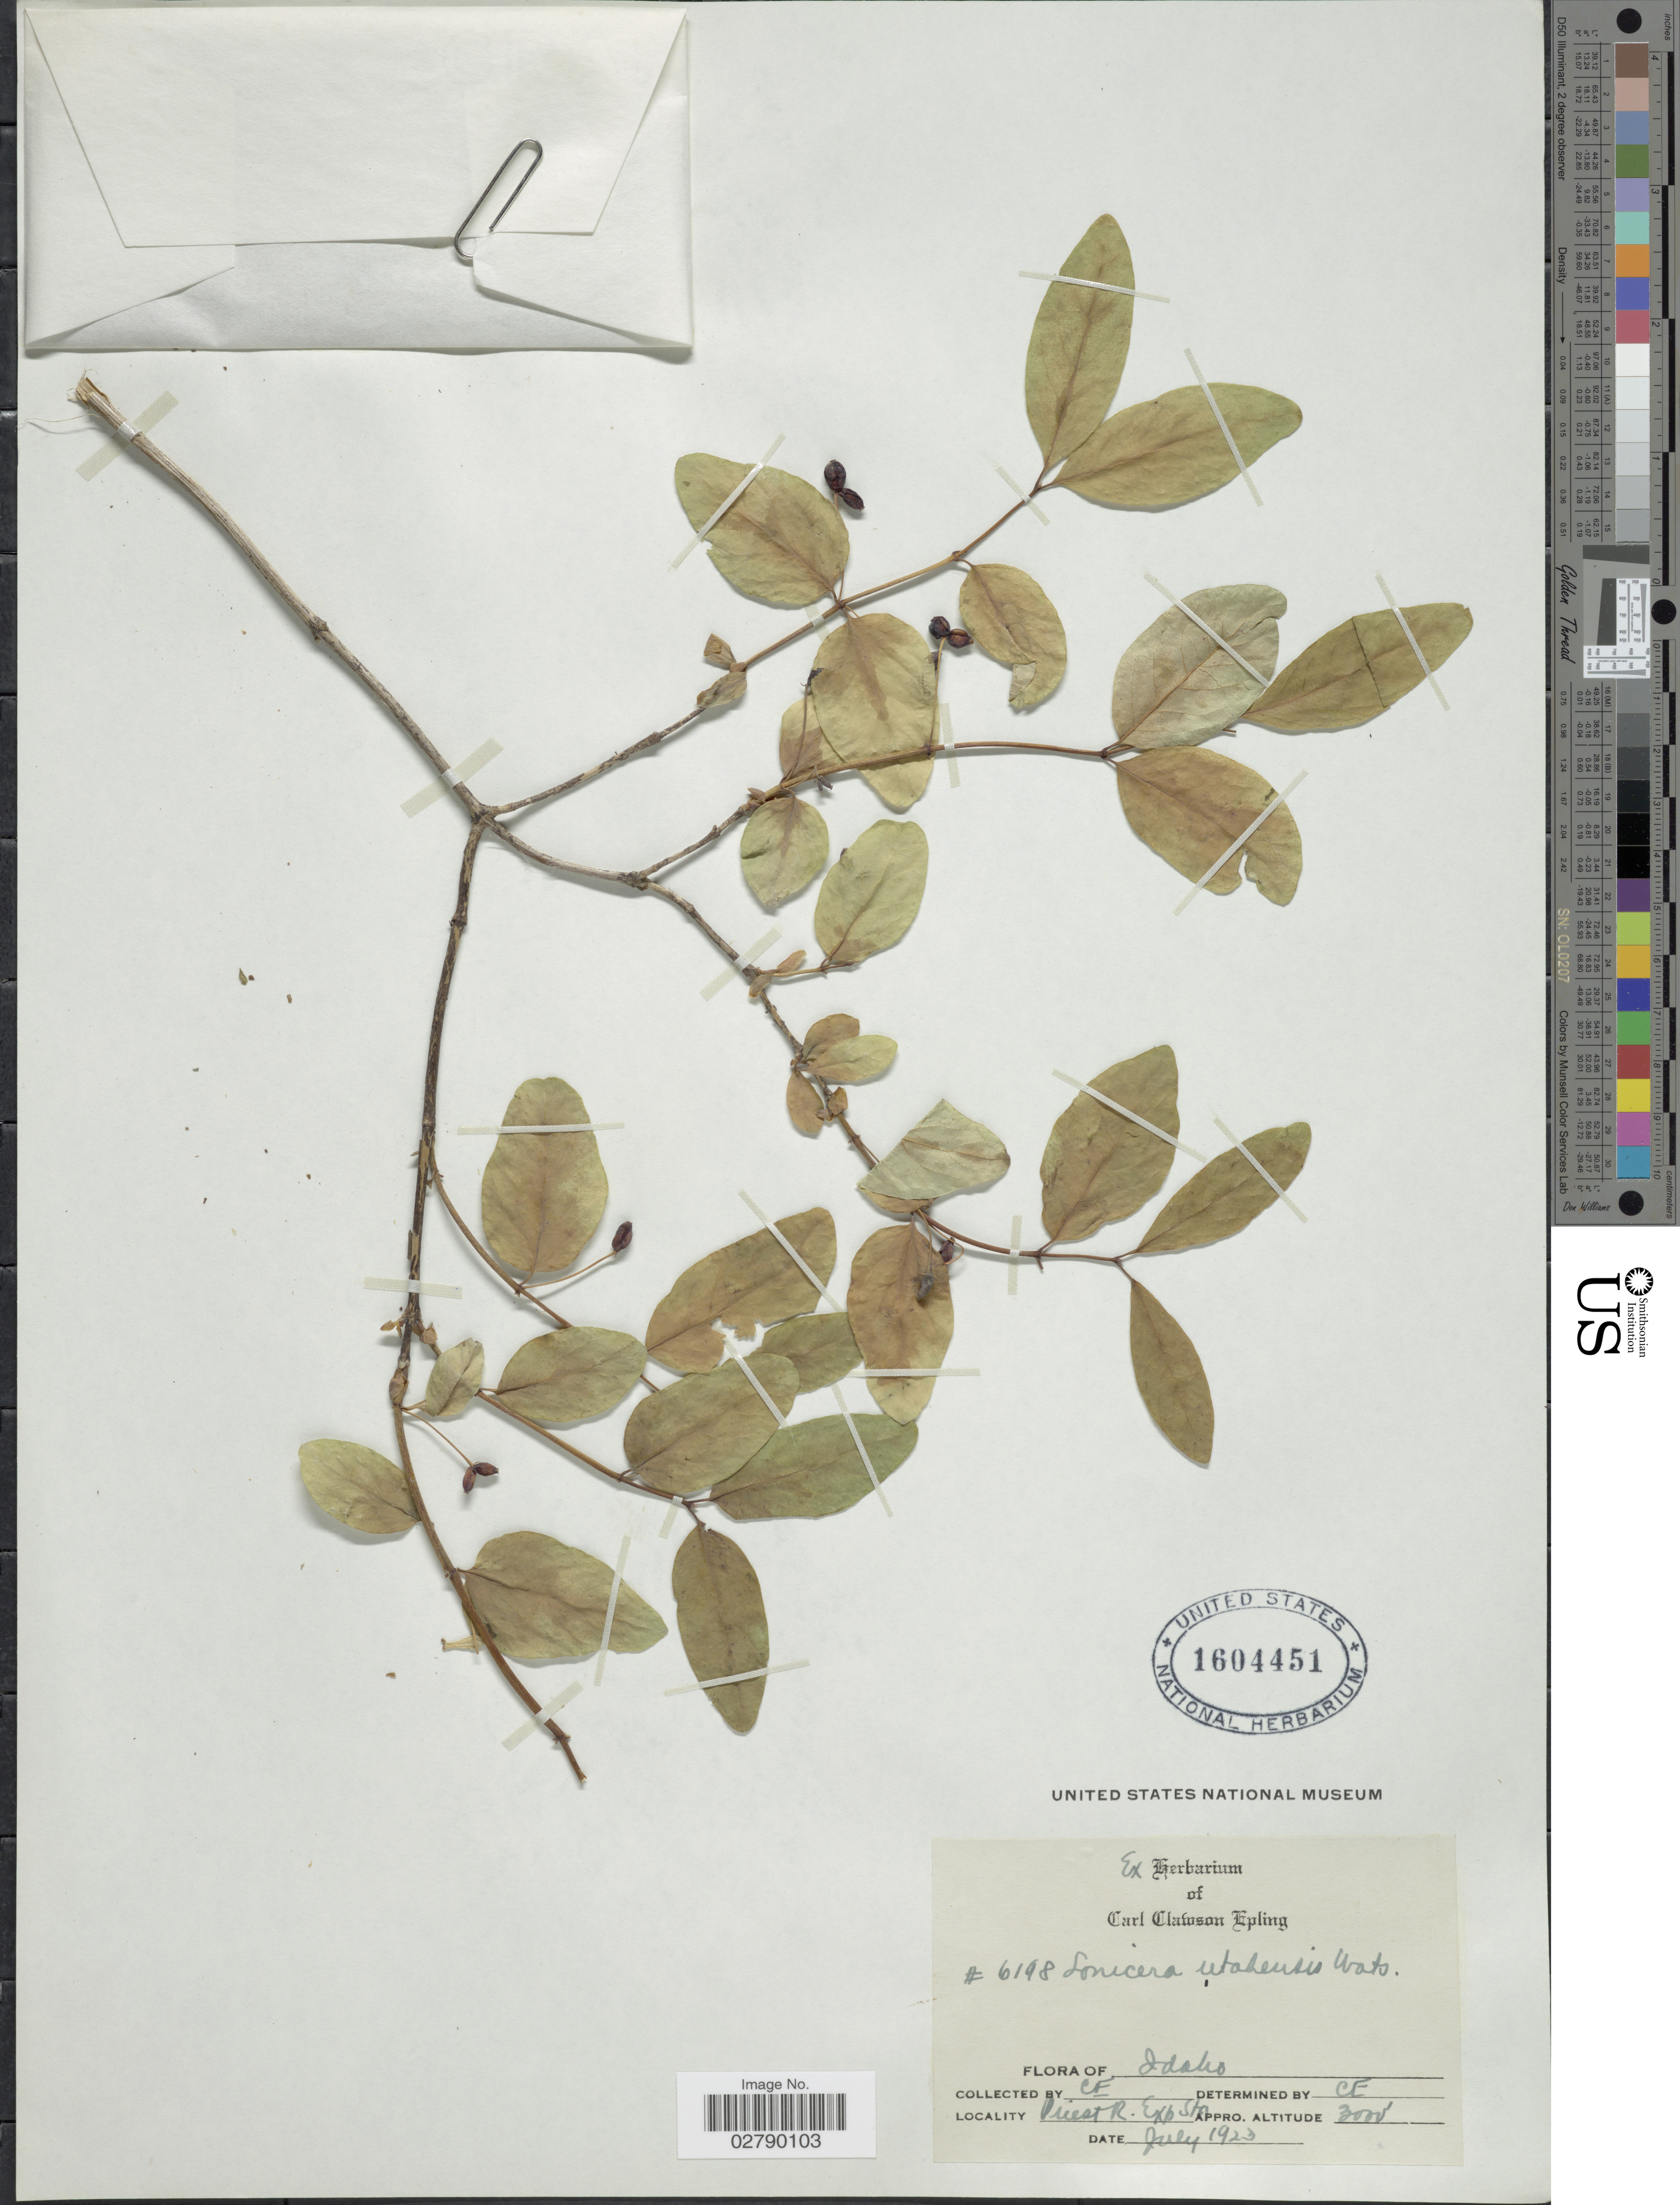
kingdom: Plantae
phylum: Tracheophyta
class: Magnoliopsida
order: Dipsacales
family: Caprifoliaceae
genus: Lonicera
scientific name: Lonicera utahensis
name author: S. Watson in C. King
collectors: C. C. Epling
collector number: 6198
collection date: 1923-07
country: United States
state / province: Idaho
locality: Priest R. Exp. Sta.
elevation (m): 914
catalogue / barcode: US 1604451